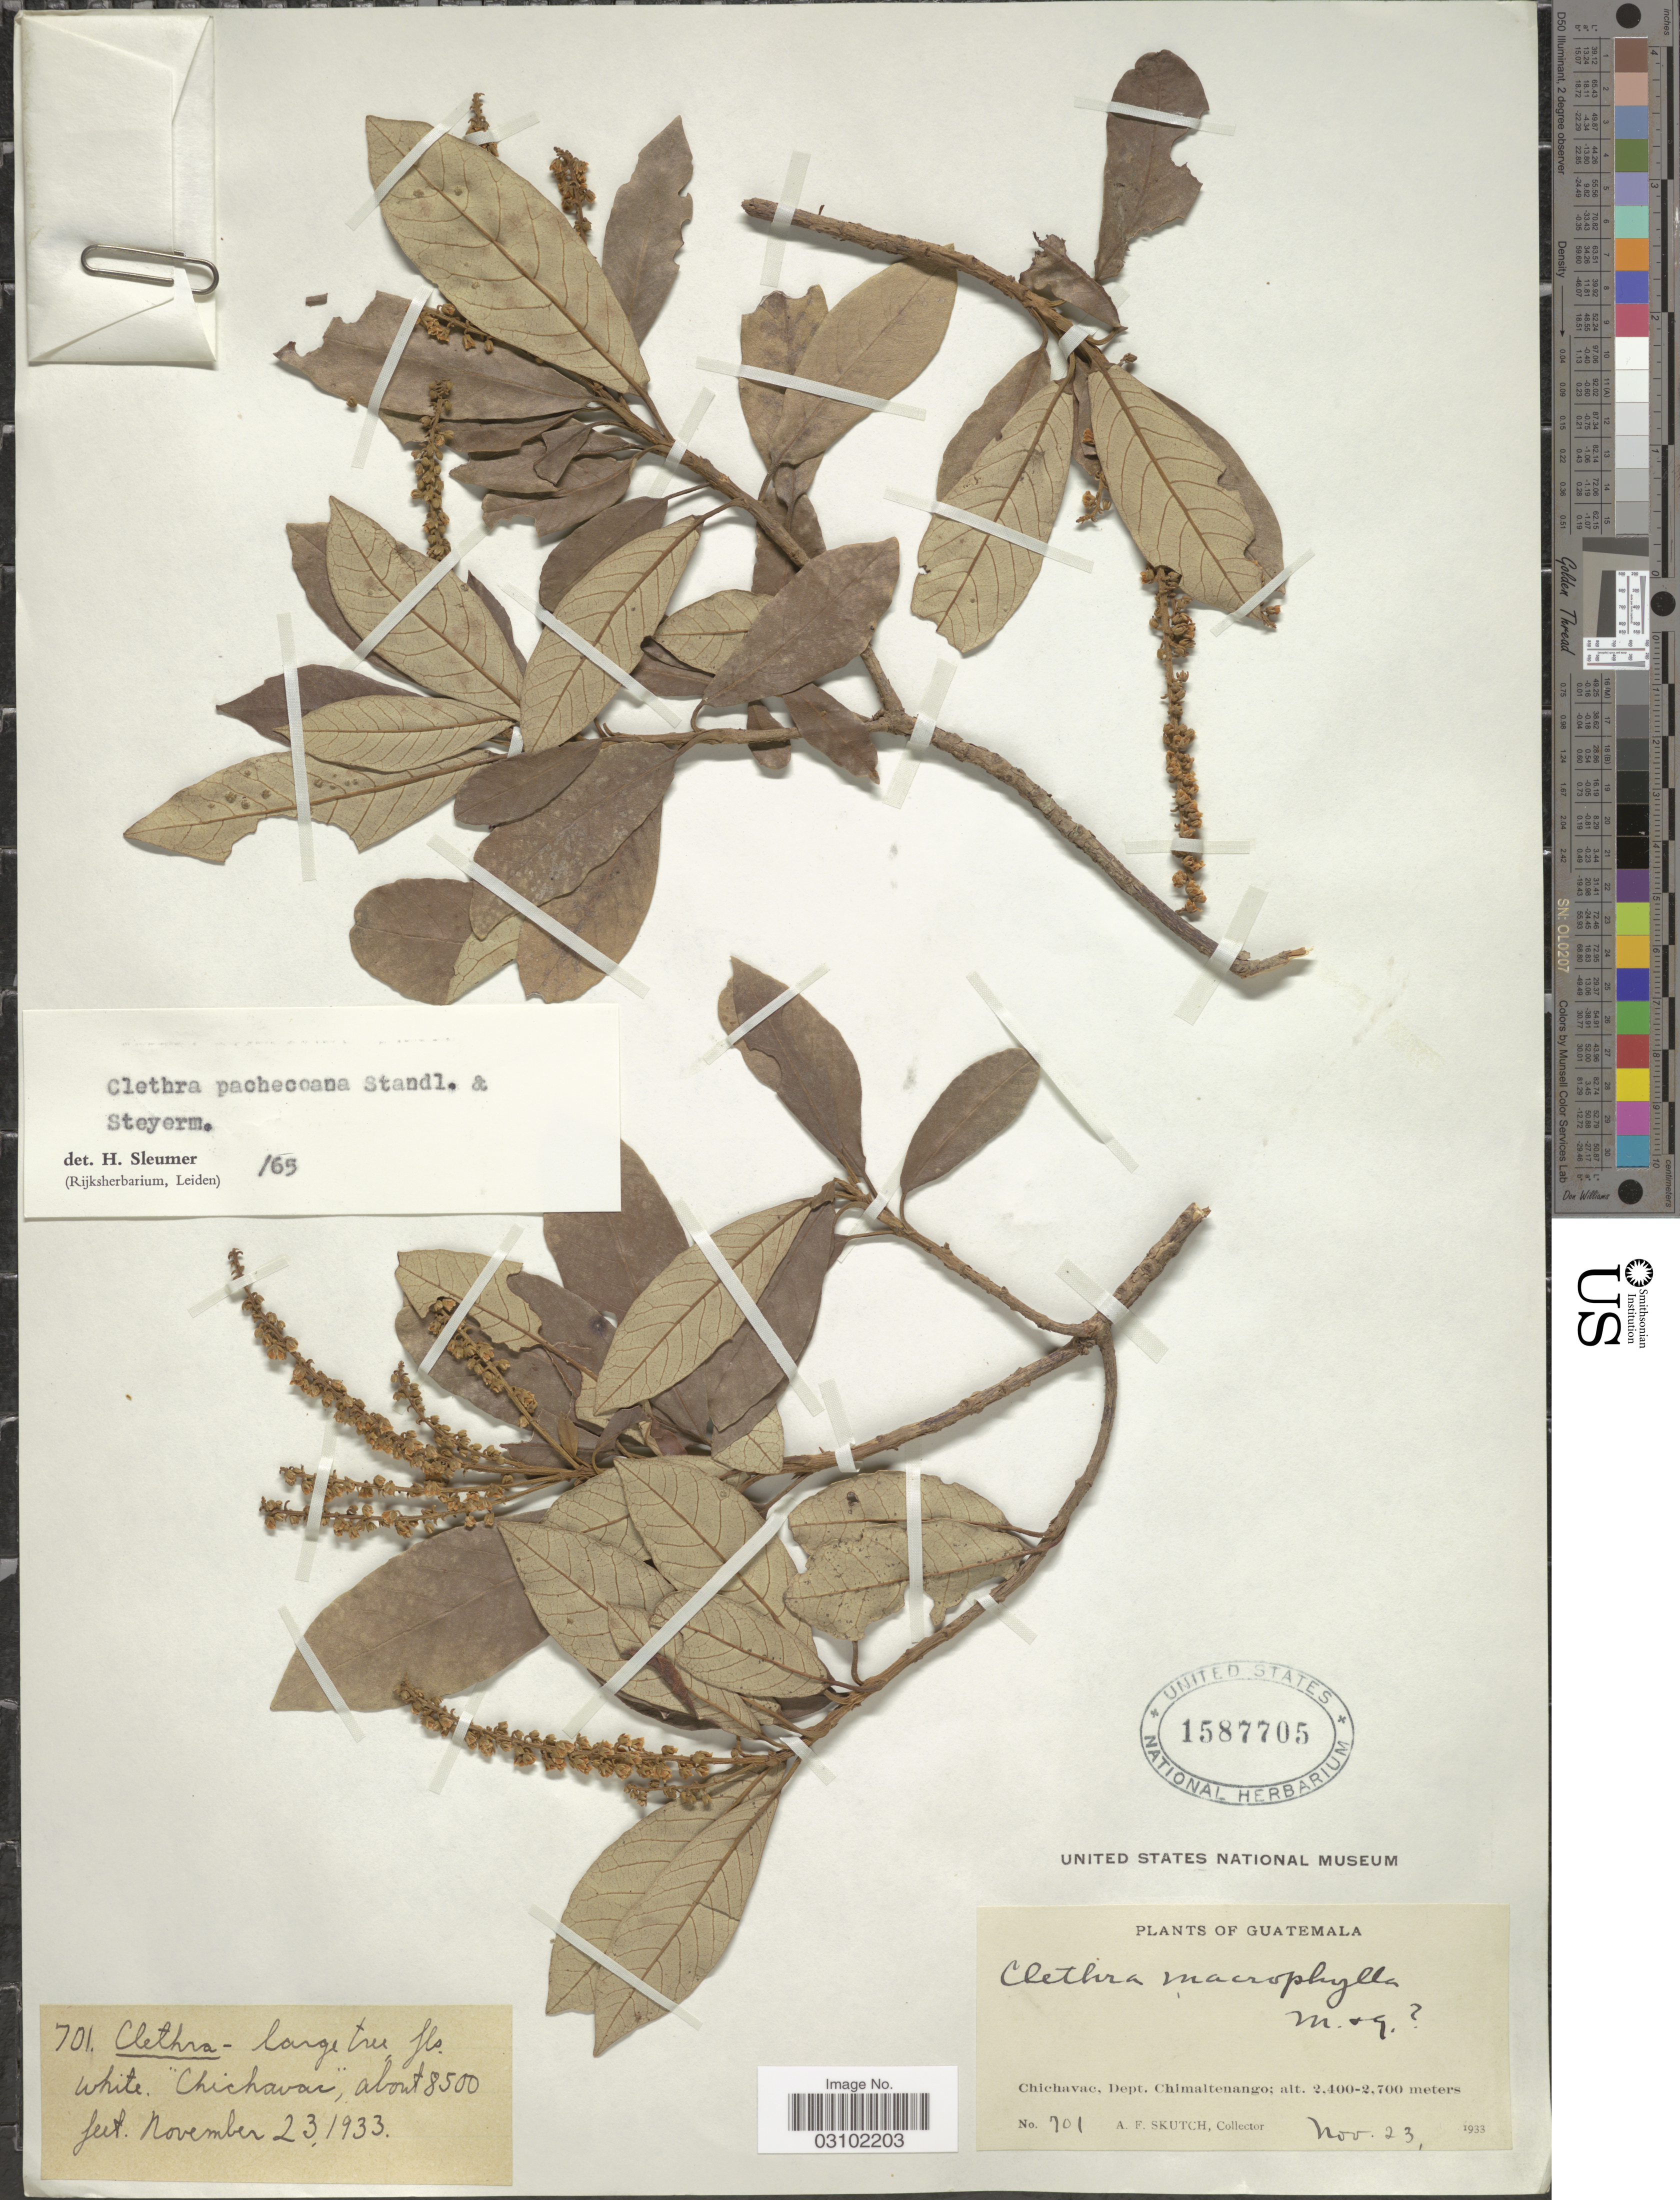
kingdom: Plantae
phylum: Tracheophyta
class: Magnoliopsida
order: Ericales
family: Clethraceae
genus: Clethra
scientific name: Clethra pachecoana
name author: Standl. & Steyerm.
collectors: A. F. Skutch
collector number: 701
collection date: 1933-11-23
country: Guatemala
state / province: Chimaltenango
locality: Chichavas, Dept. Chimaltenango.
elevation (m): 2591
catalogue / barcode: US 1587705